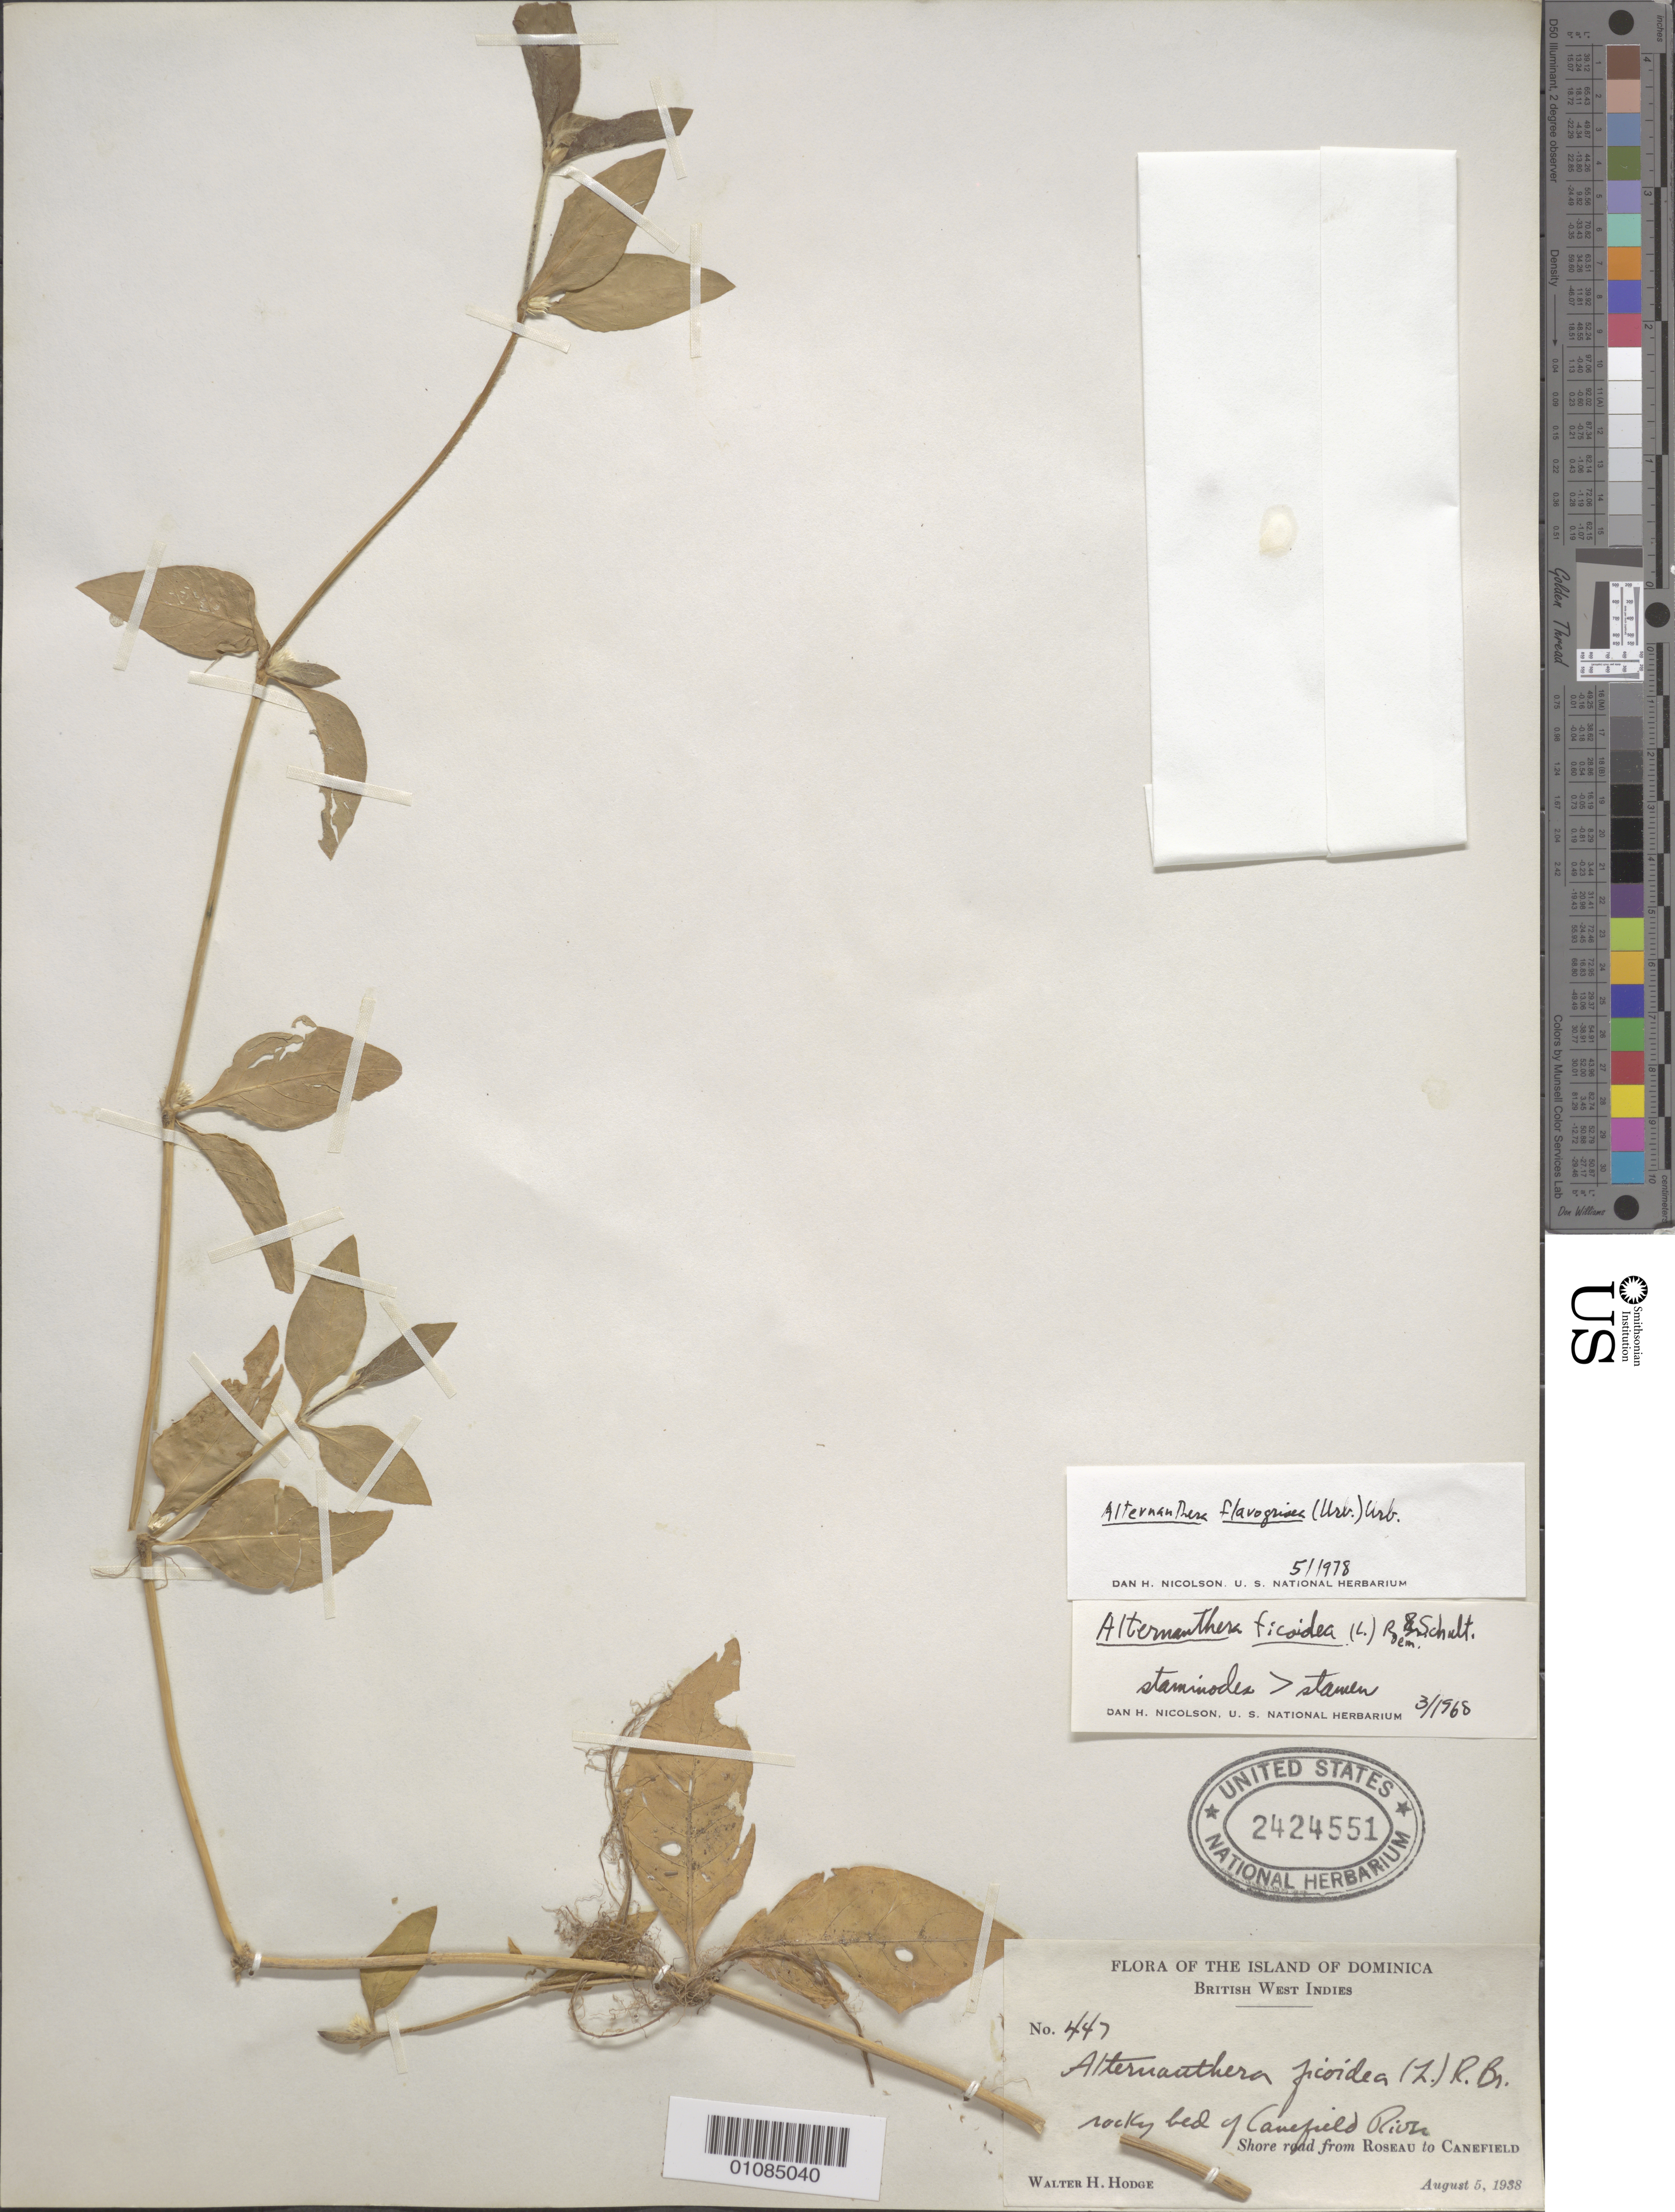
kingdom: Plantae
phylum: Tracheophyta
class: Magnoliopsida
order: Caryophyllales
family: Amaranthaceae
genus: Alternanthera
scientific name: Alternanthera flavogrisea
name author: Urb.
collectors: W. Hodge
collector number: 447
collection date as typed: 05 Aug 1958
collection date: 1958-08-05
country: Dominica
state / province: St. George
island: Dominica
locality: Shore road from Roseau to Canefield, Canefield River.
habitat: Rocky bed of river.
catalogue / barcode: US 2424551